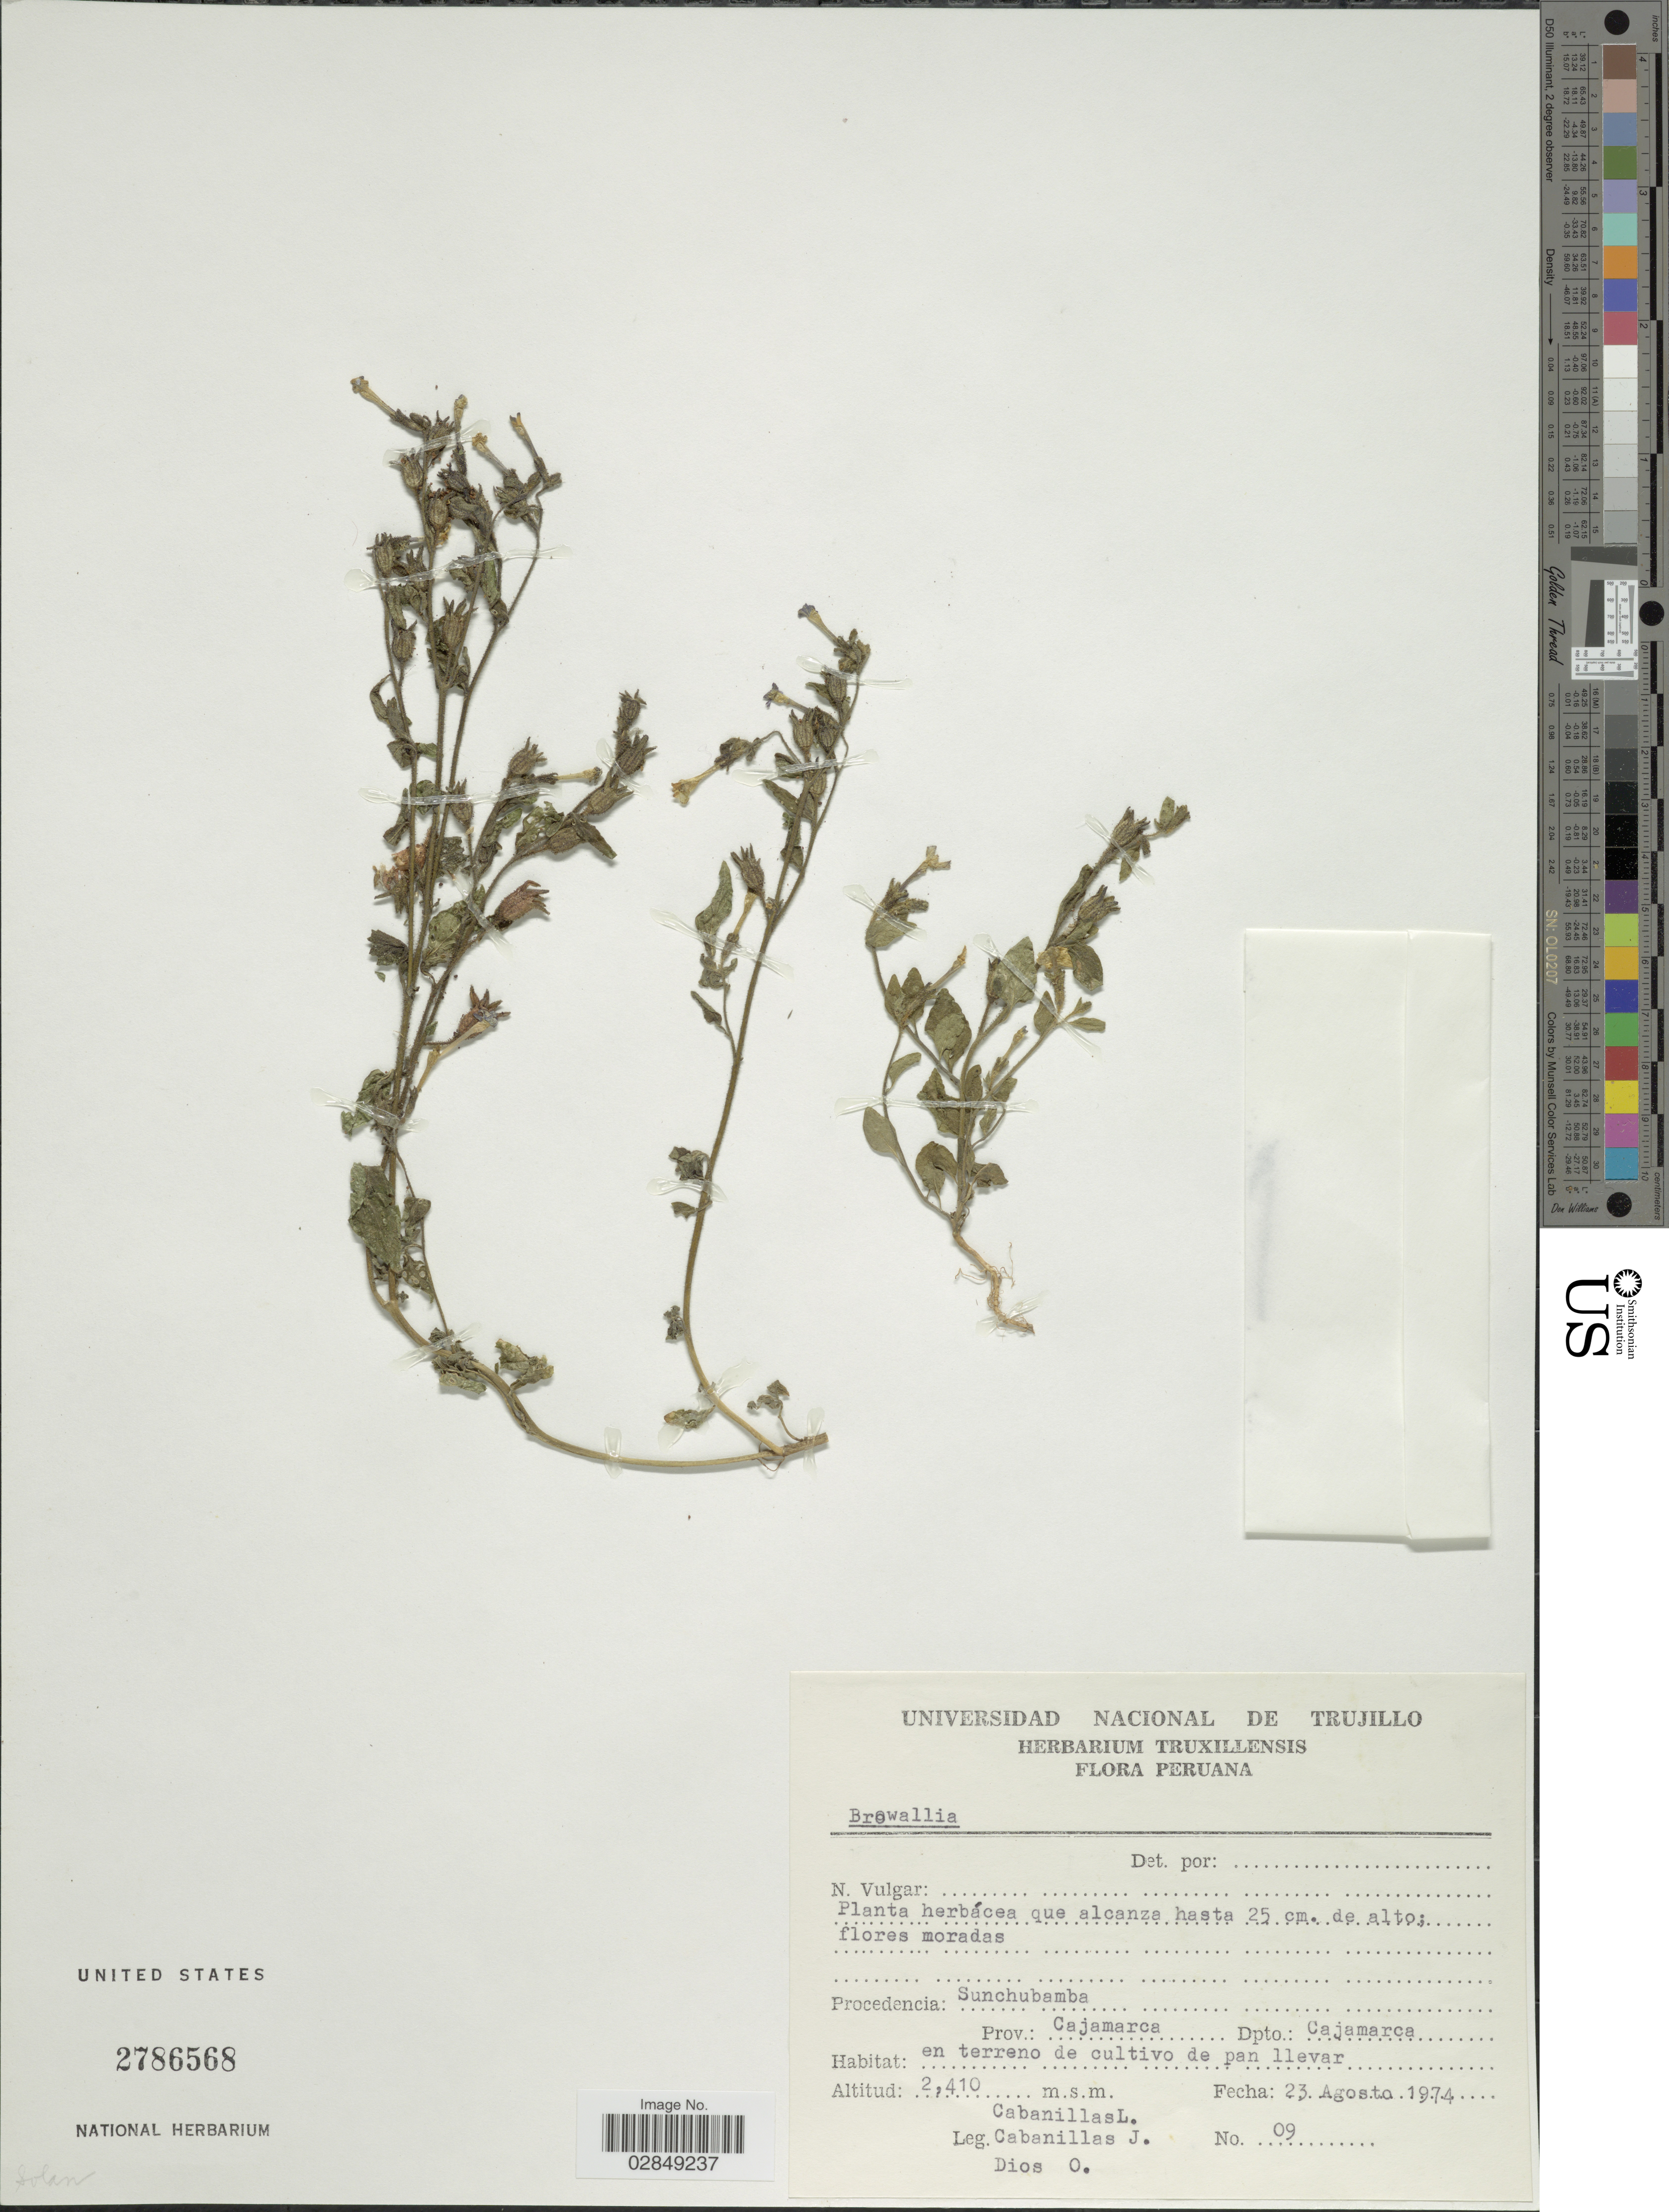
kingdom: Plantae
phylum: Tracheophyta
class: Magnoliopsida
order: Solanales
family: Solanaceae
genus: Browallia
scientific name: Browallia sp.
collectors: L. Cabanillas, J. Cabanillas & O. Dios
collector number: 09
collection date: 1974-08-23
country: Peru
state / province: Cajamarca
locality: Sunchubamba. Dpto.: Cajamarca.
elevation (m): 2410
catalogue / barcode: US 2786568